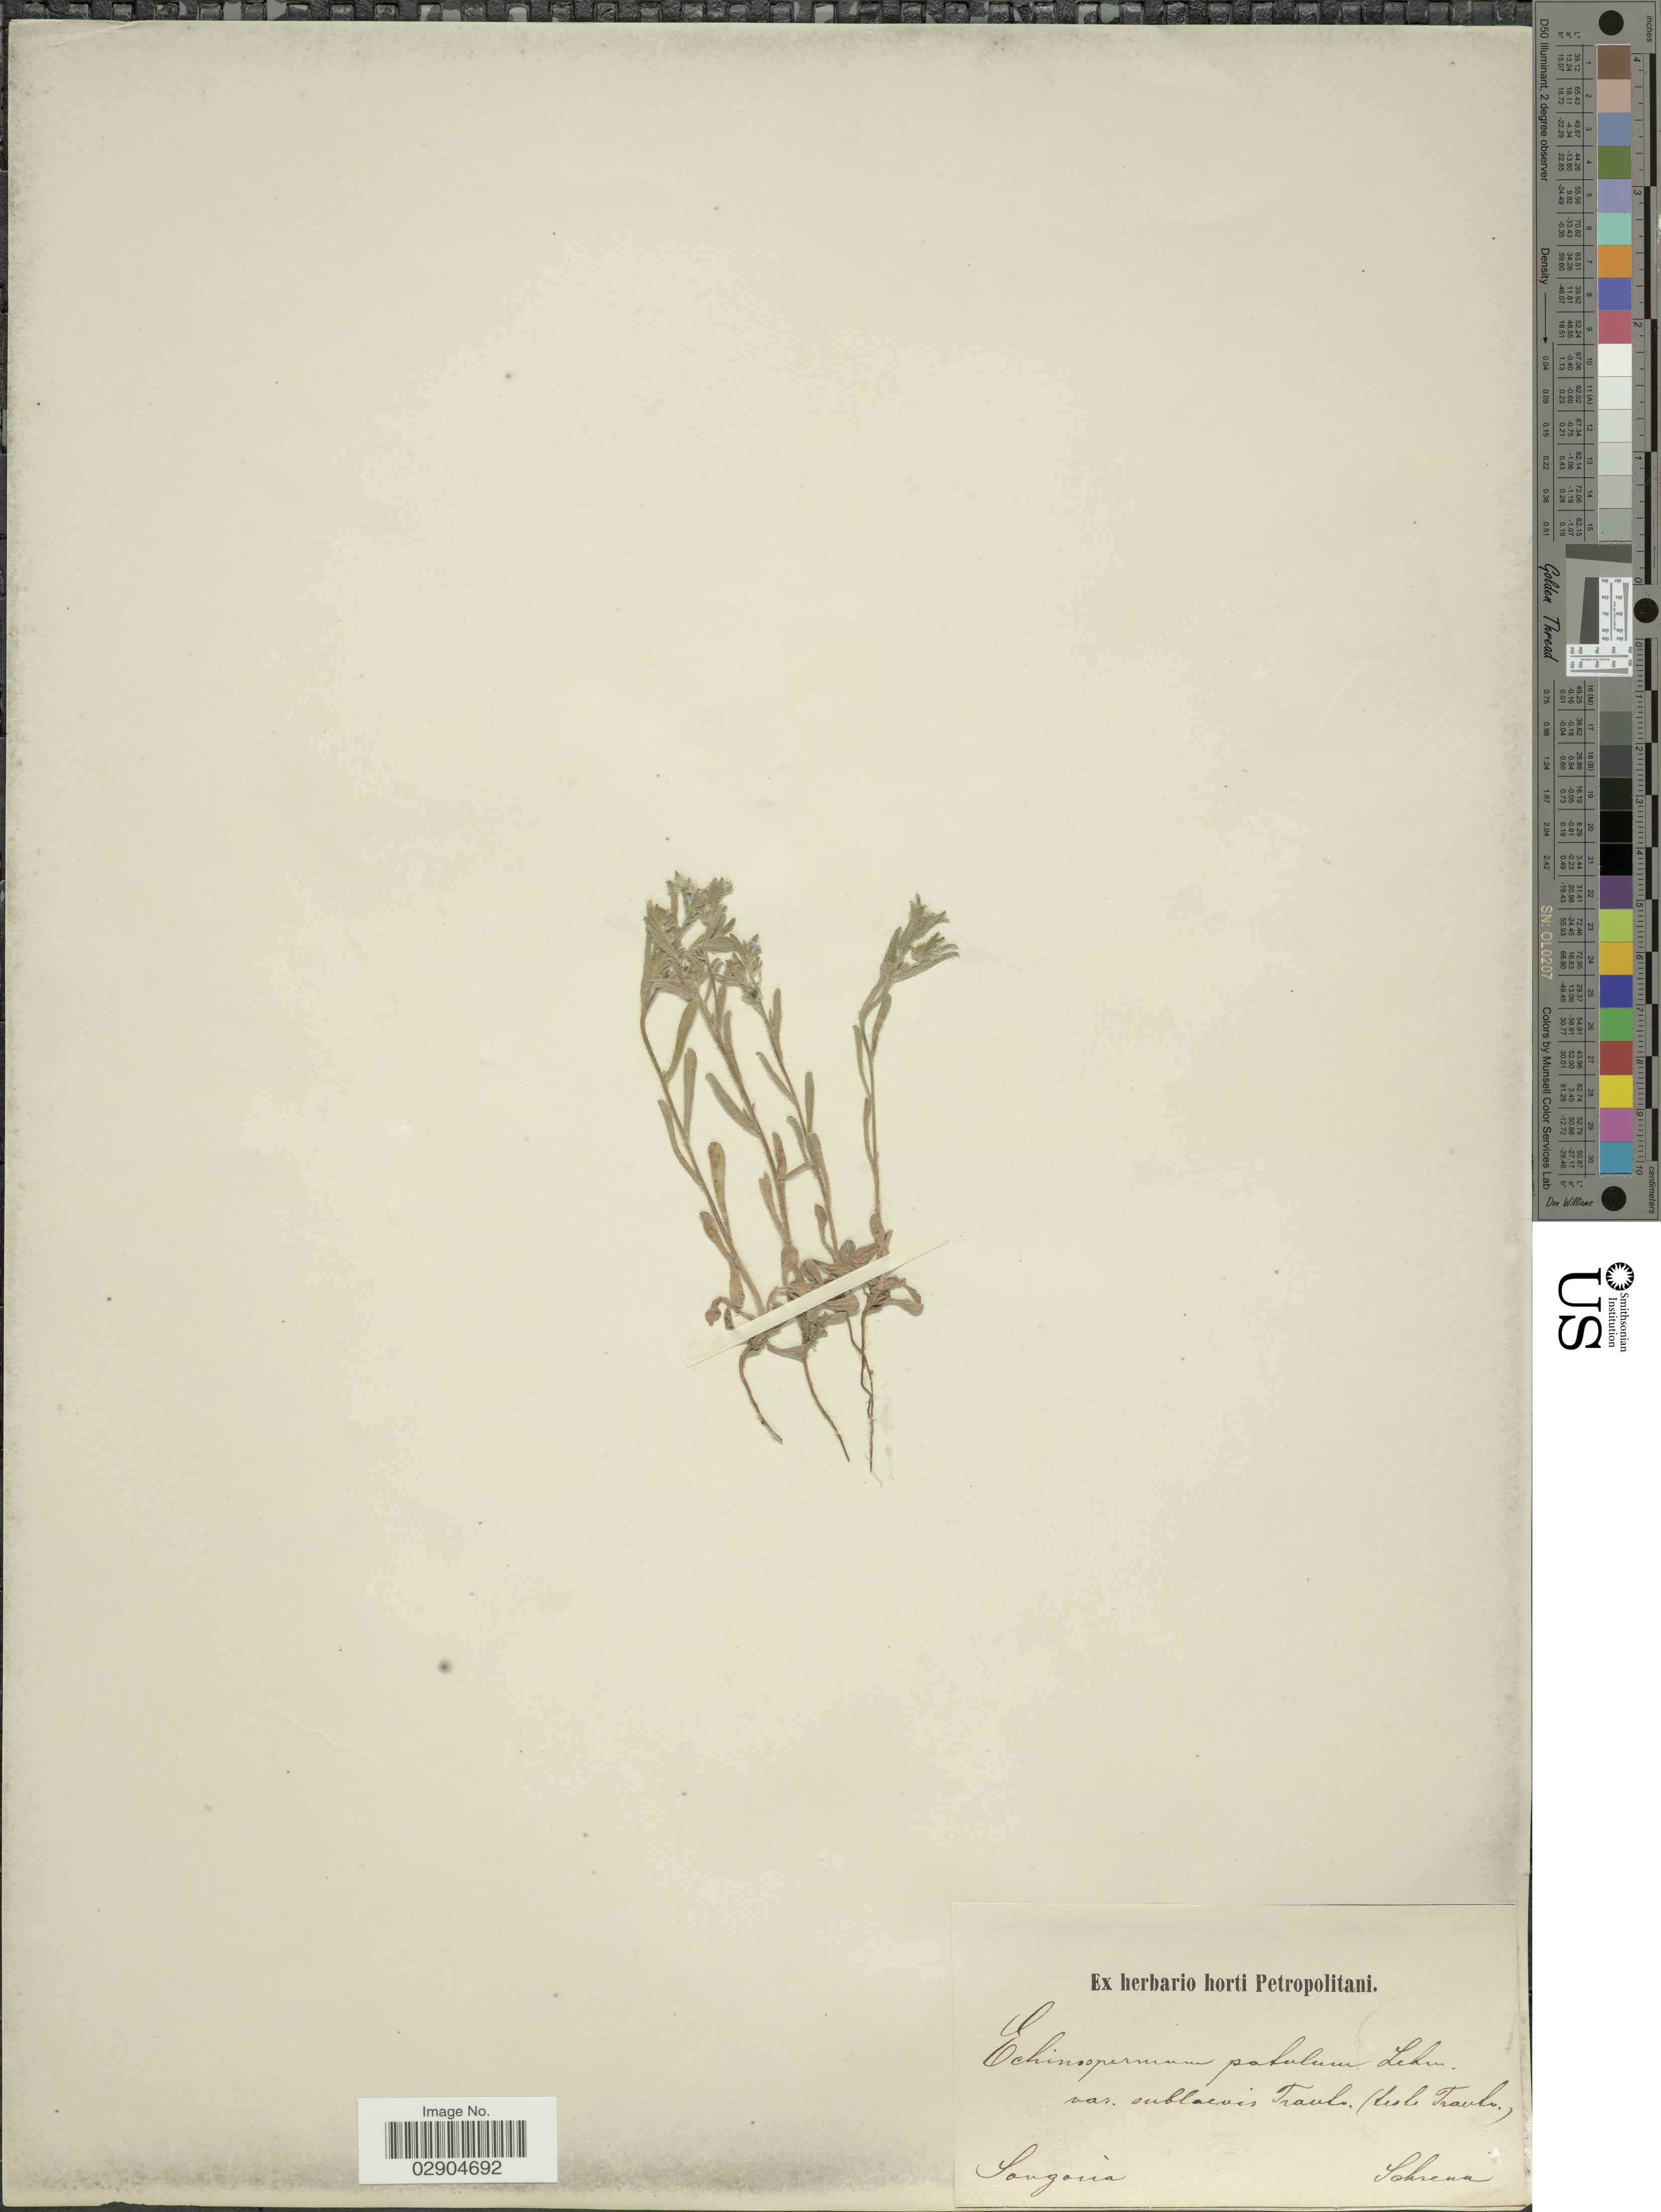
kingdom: Plantae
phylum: Tracheophyta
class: Magnoliopsida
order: Boraginales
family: Boraginaceae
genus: Lappula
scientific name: Lappula marginata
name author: (M. Bieb.) Gürke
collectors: A.G. Schrenk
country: Kazakhstan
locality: Songoria.